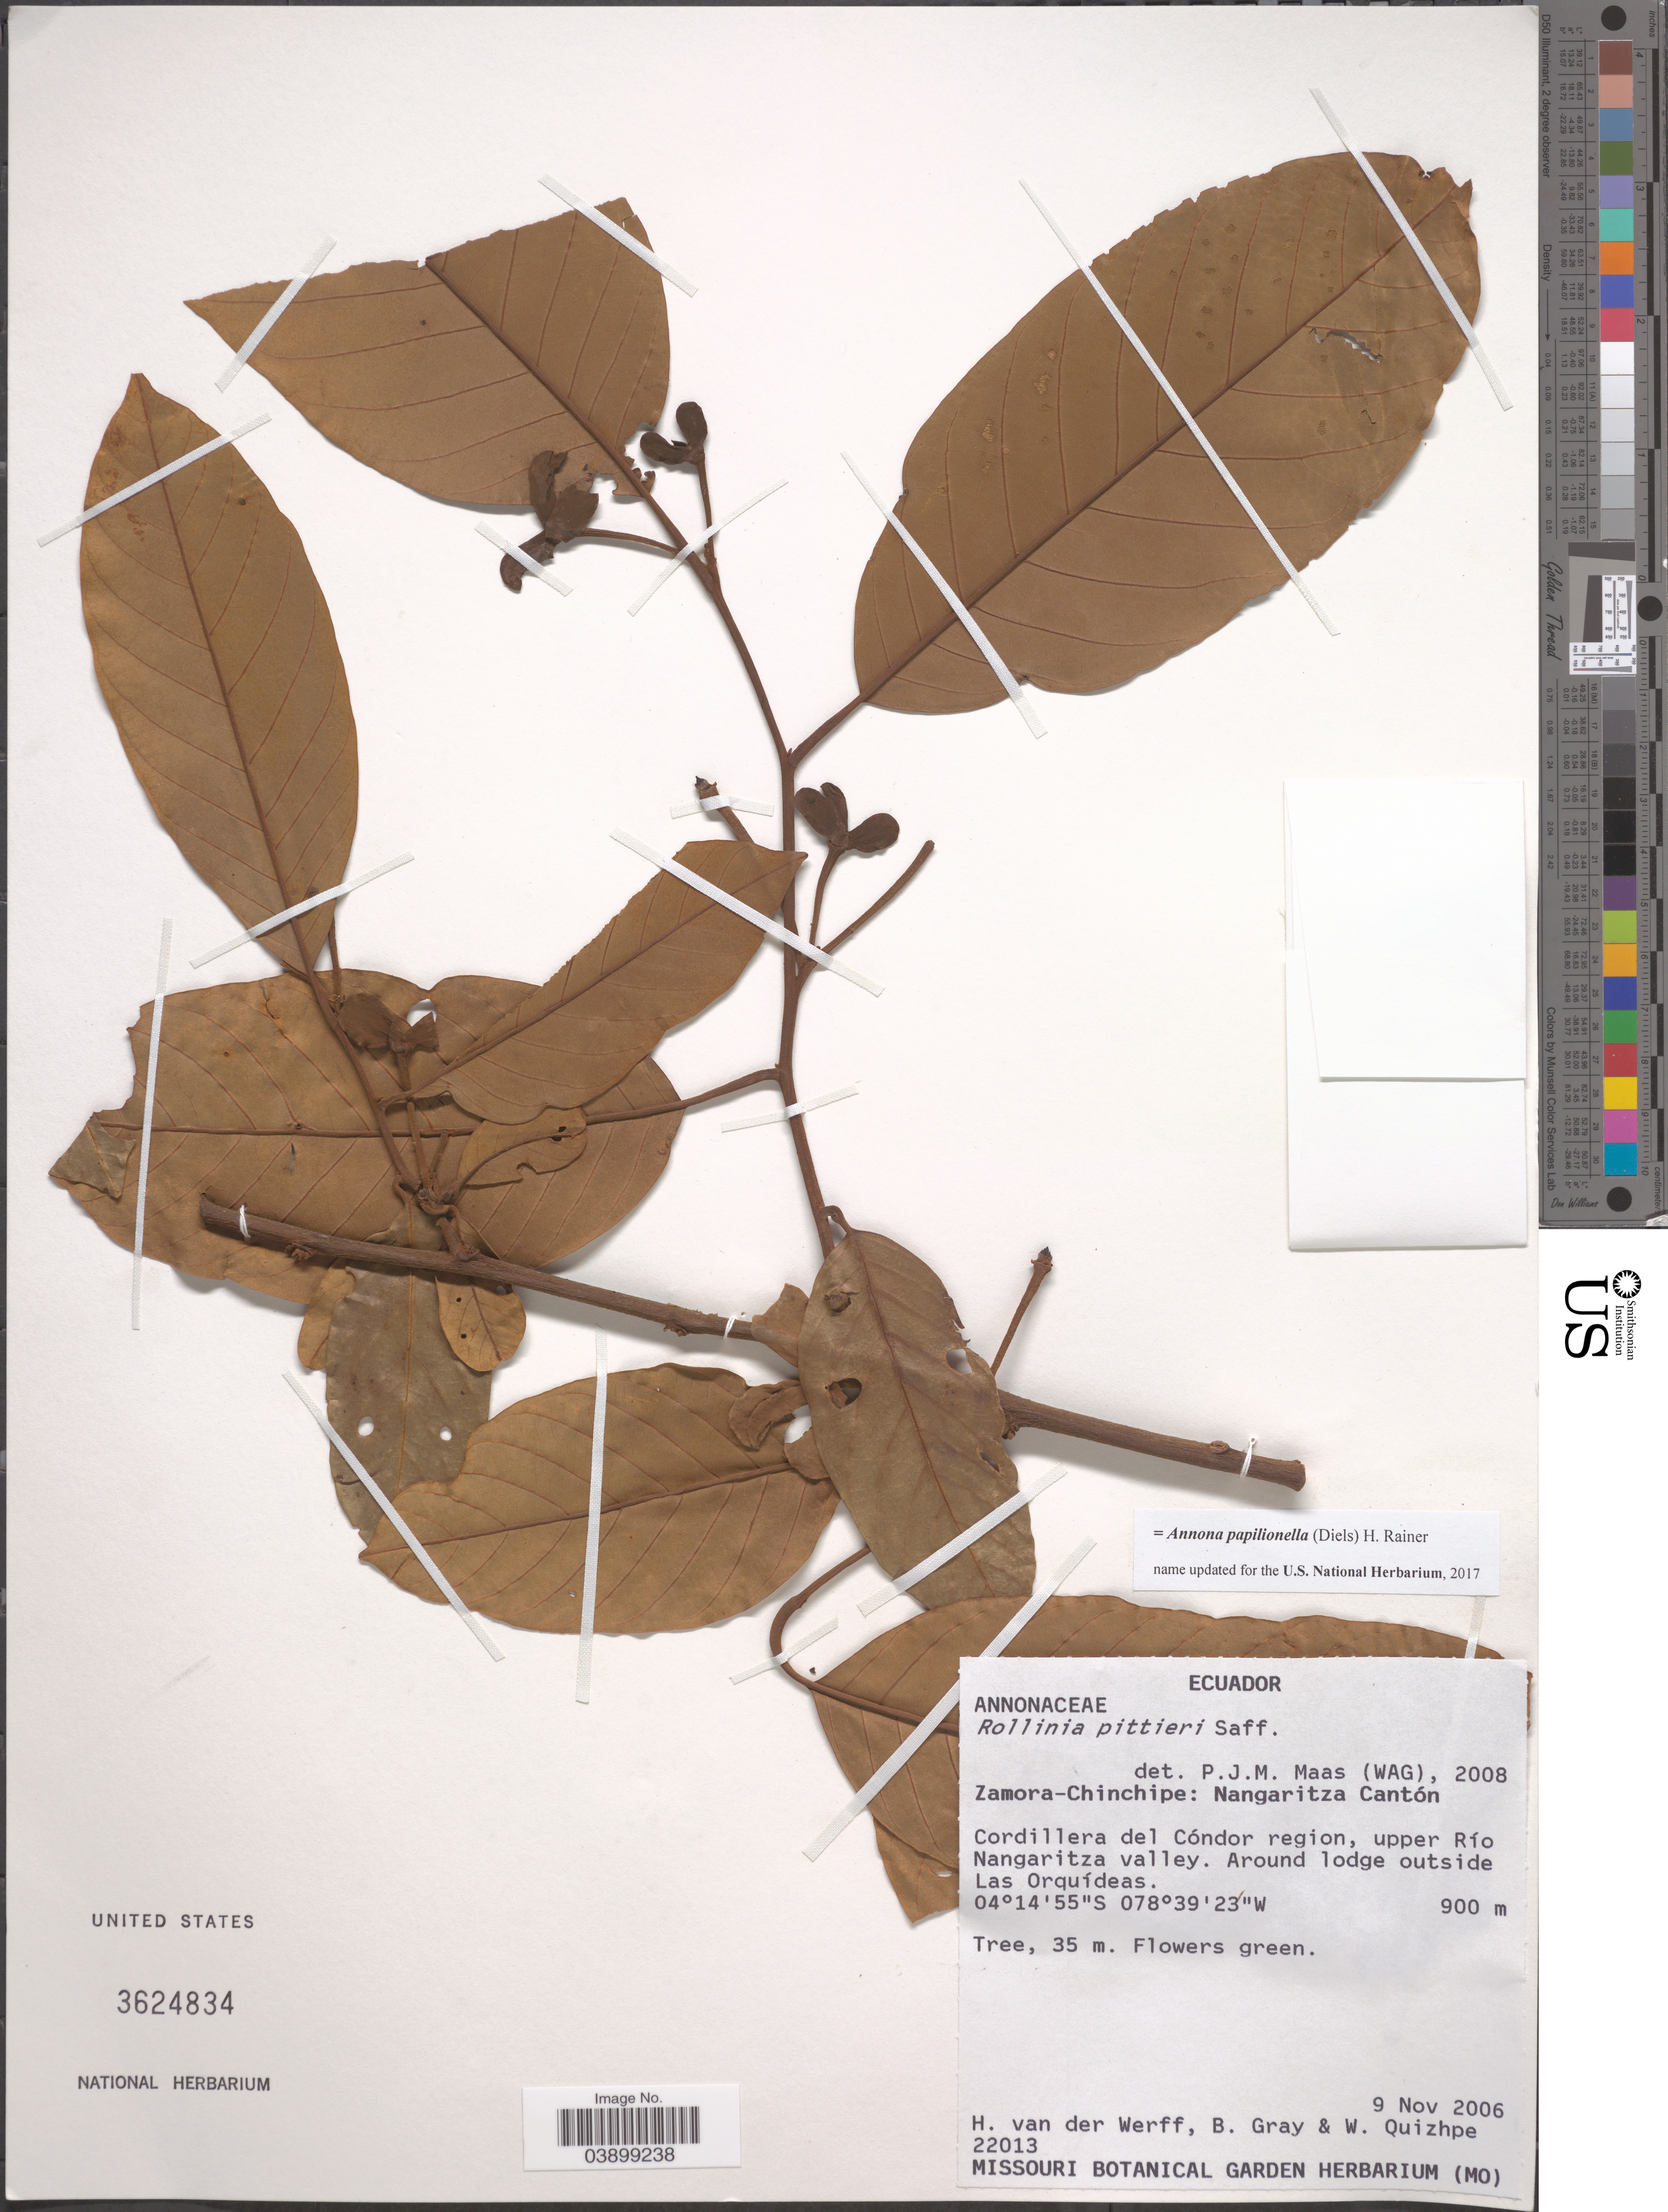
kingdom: Plantae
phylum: Tracheophyta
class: Magnoliopsida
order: Magnoliales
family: Annonaceae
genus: Annona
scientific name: Annona papilionella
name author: (Diels) H. Rainer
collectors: H. van der Werff, B. Gray & W. Quizhpe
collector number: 22013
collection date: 2006-11-09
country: Ecuador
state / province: Zamora-Chinchipe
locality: Nangaritza Cantón. Cordillera del Cóndor region, upper Río Nangaritza valley. Around lodge outside Las Orquídeas.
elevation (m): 900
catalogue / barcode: US 3624834